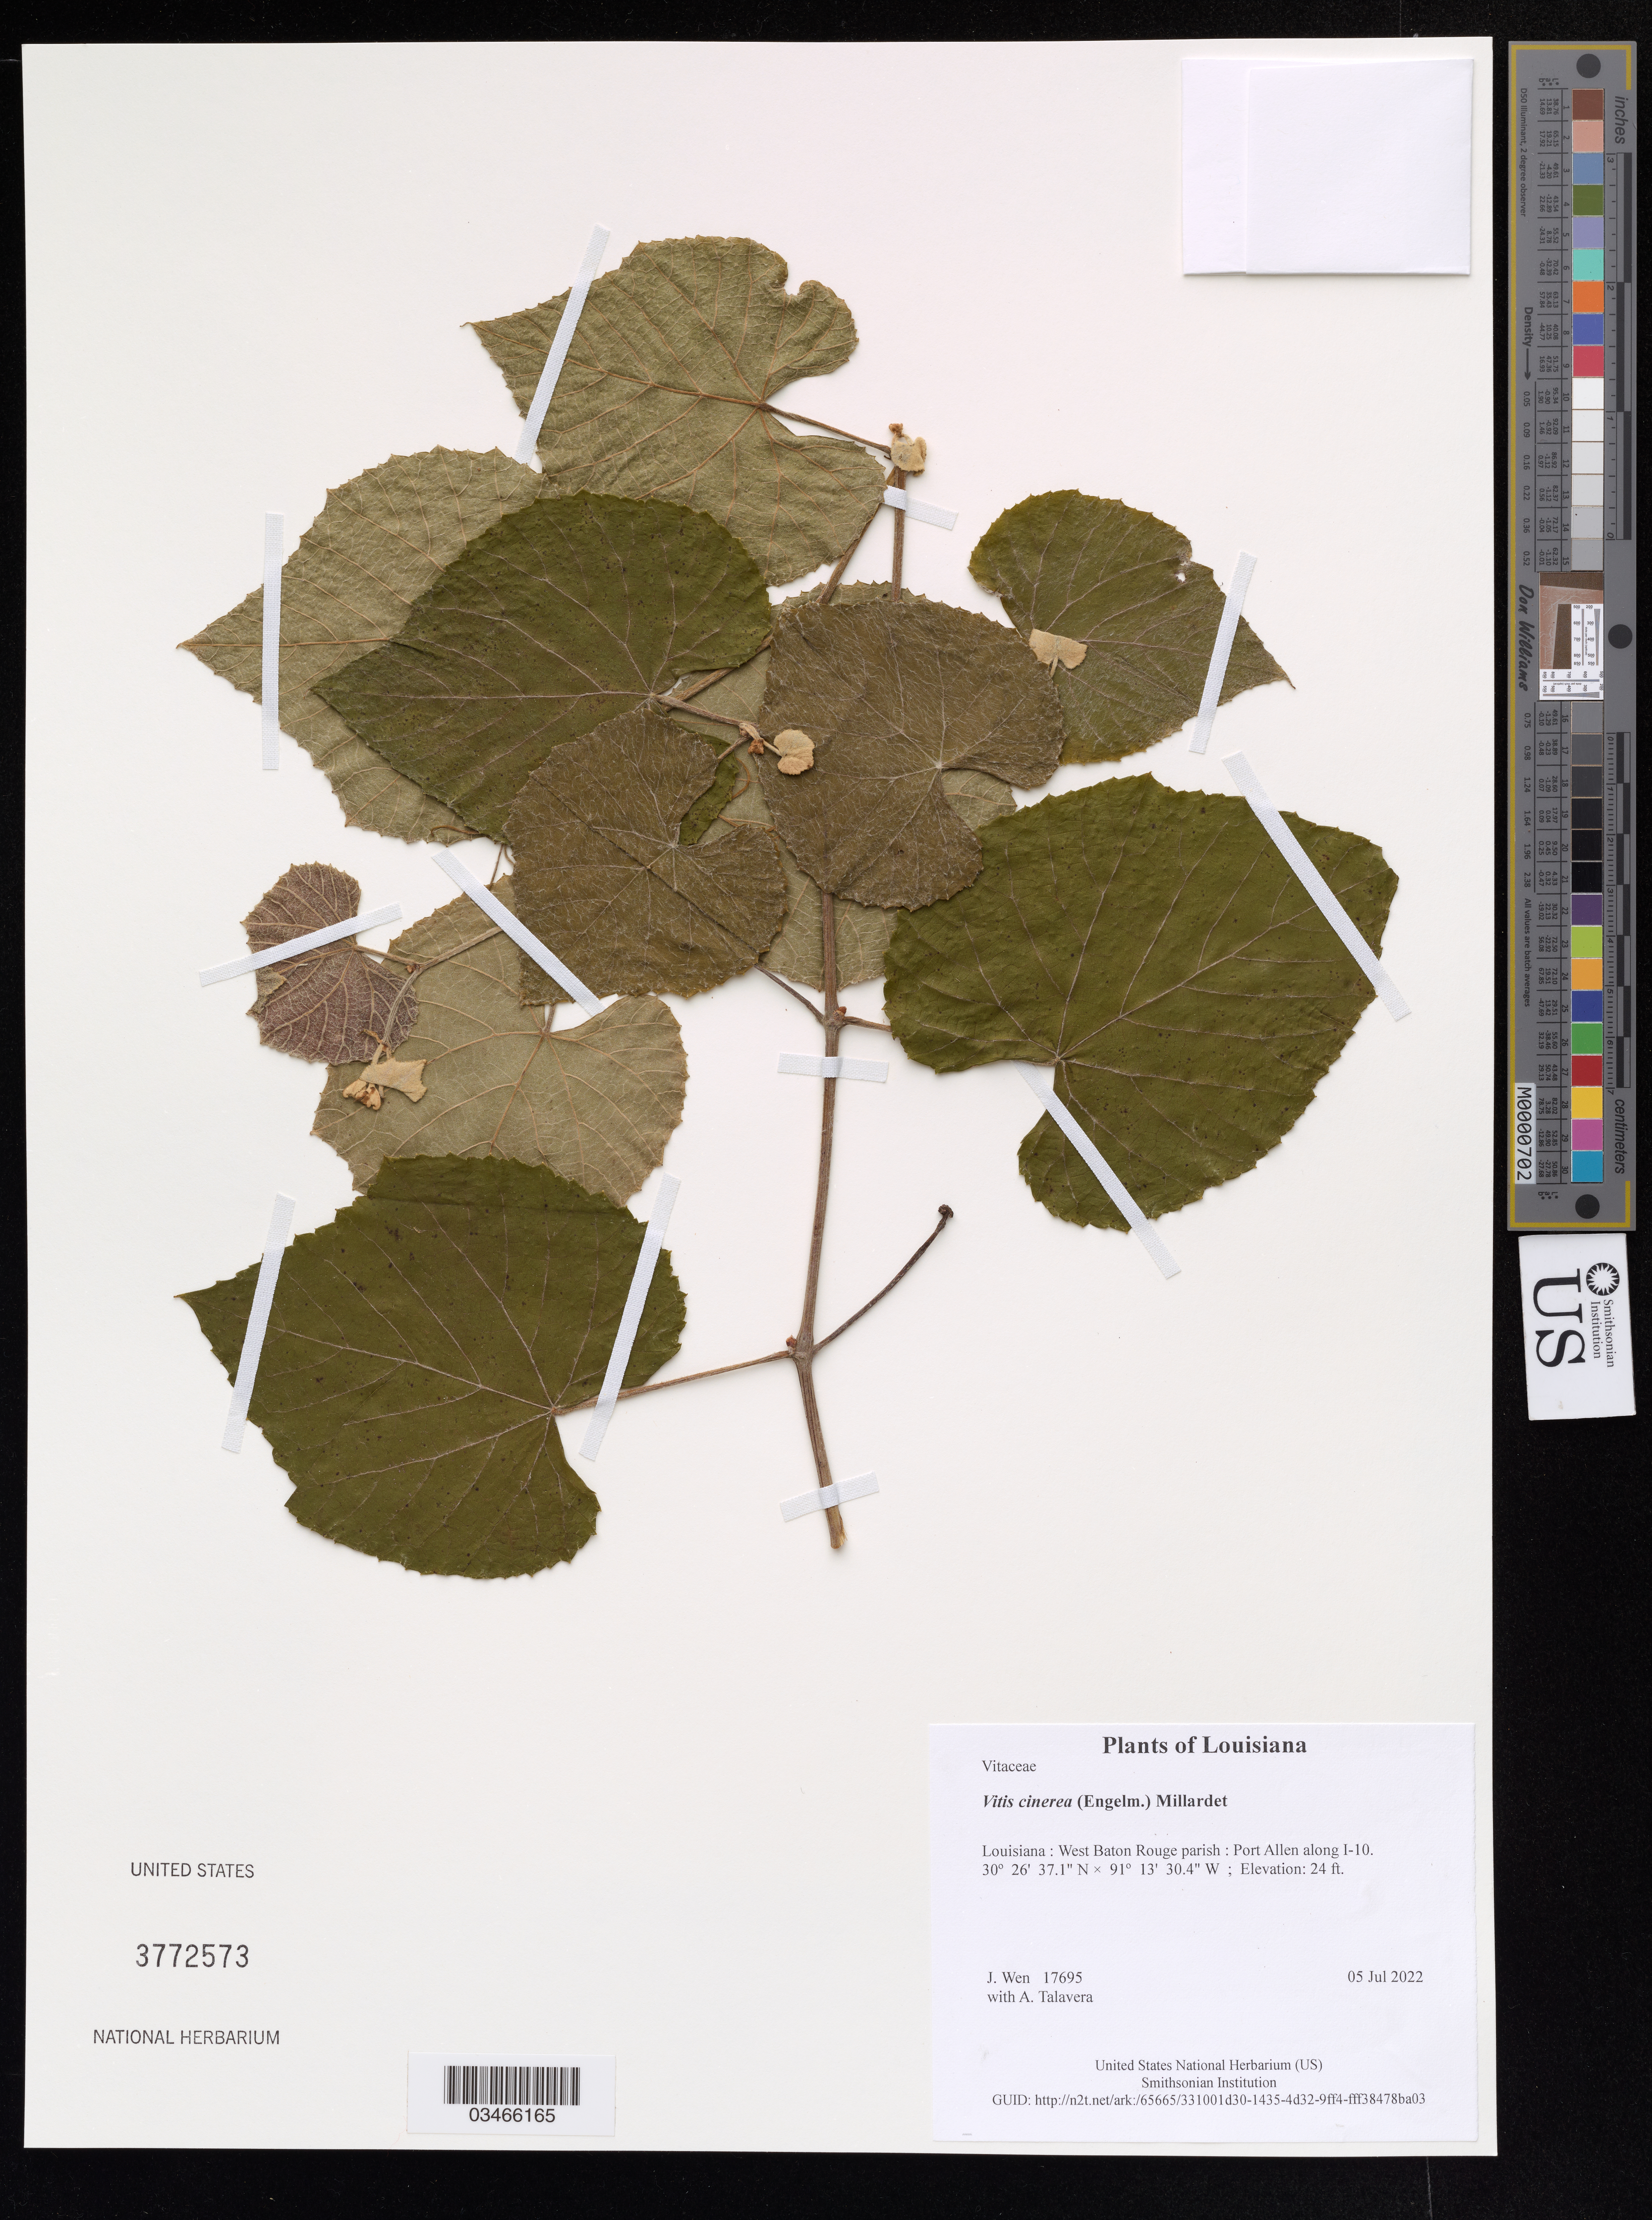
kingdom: Plantae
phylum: Tracheophyta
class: Magnoliopsida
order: Vitales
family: Vitaceae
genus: Vitis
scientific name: Vitis cinerea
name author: (Engelm.) Millardet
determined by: Wen, Jun, (BOT), Smithsonian Institution - National Museum of Natural History (UNITED STATES)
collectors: J. Wen & A. Talavera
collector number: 17695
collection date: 2022-07-05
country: United States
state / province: Louisiana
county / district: West Baton Rouge parish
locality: Port Allen along I-10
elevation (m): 7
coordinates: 30 26.619 N, 91 13.506 W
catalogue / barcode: US 3772573